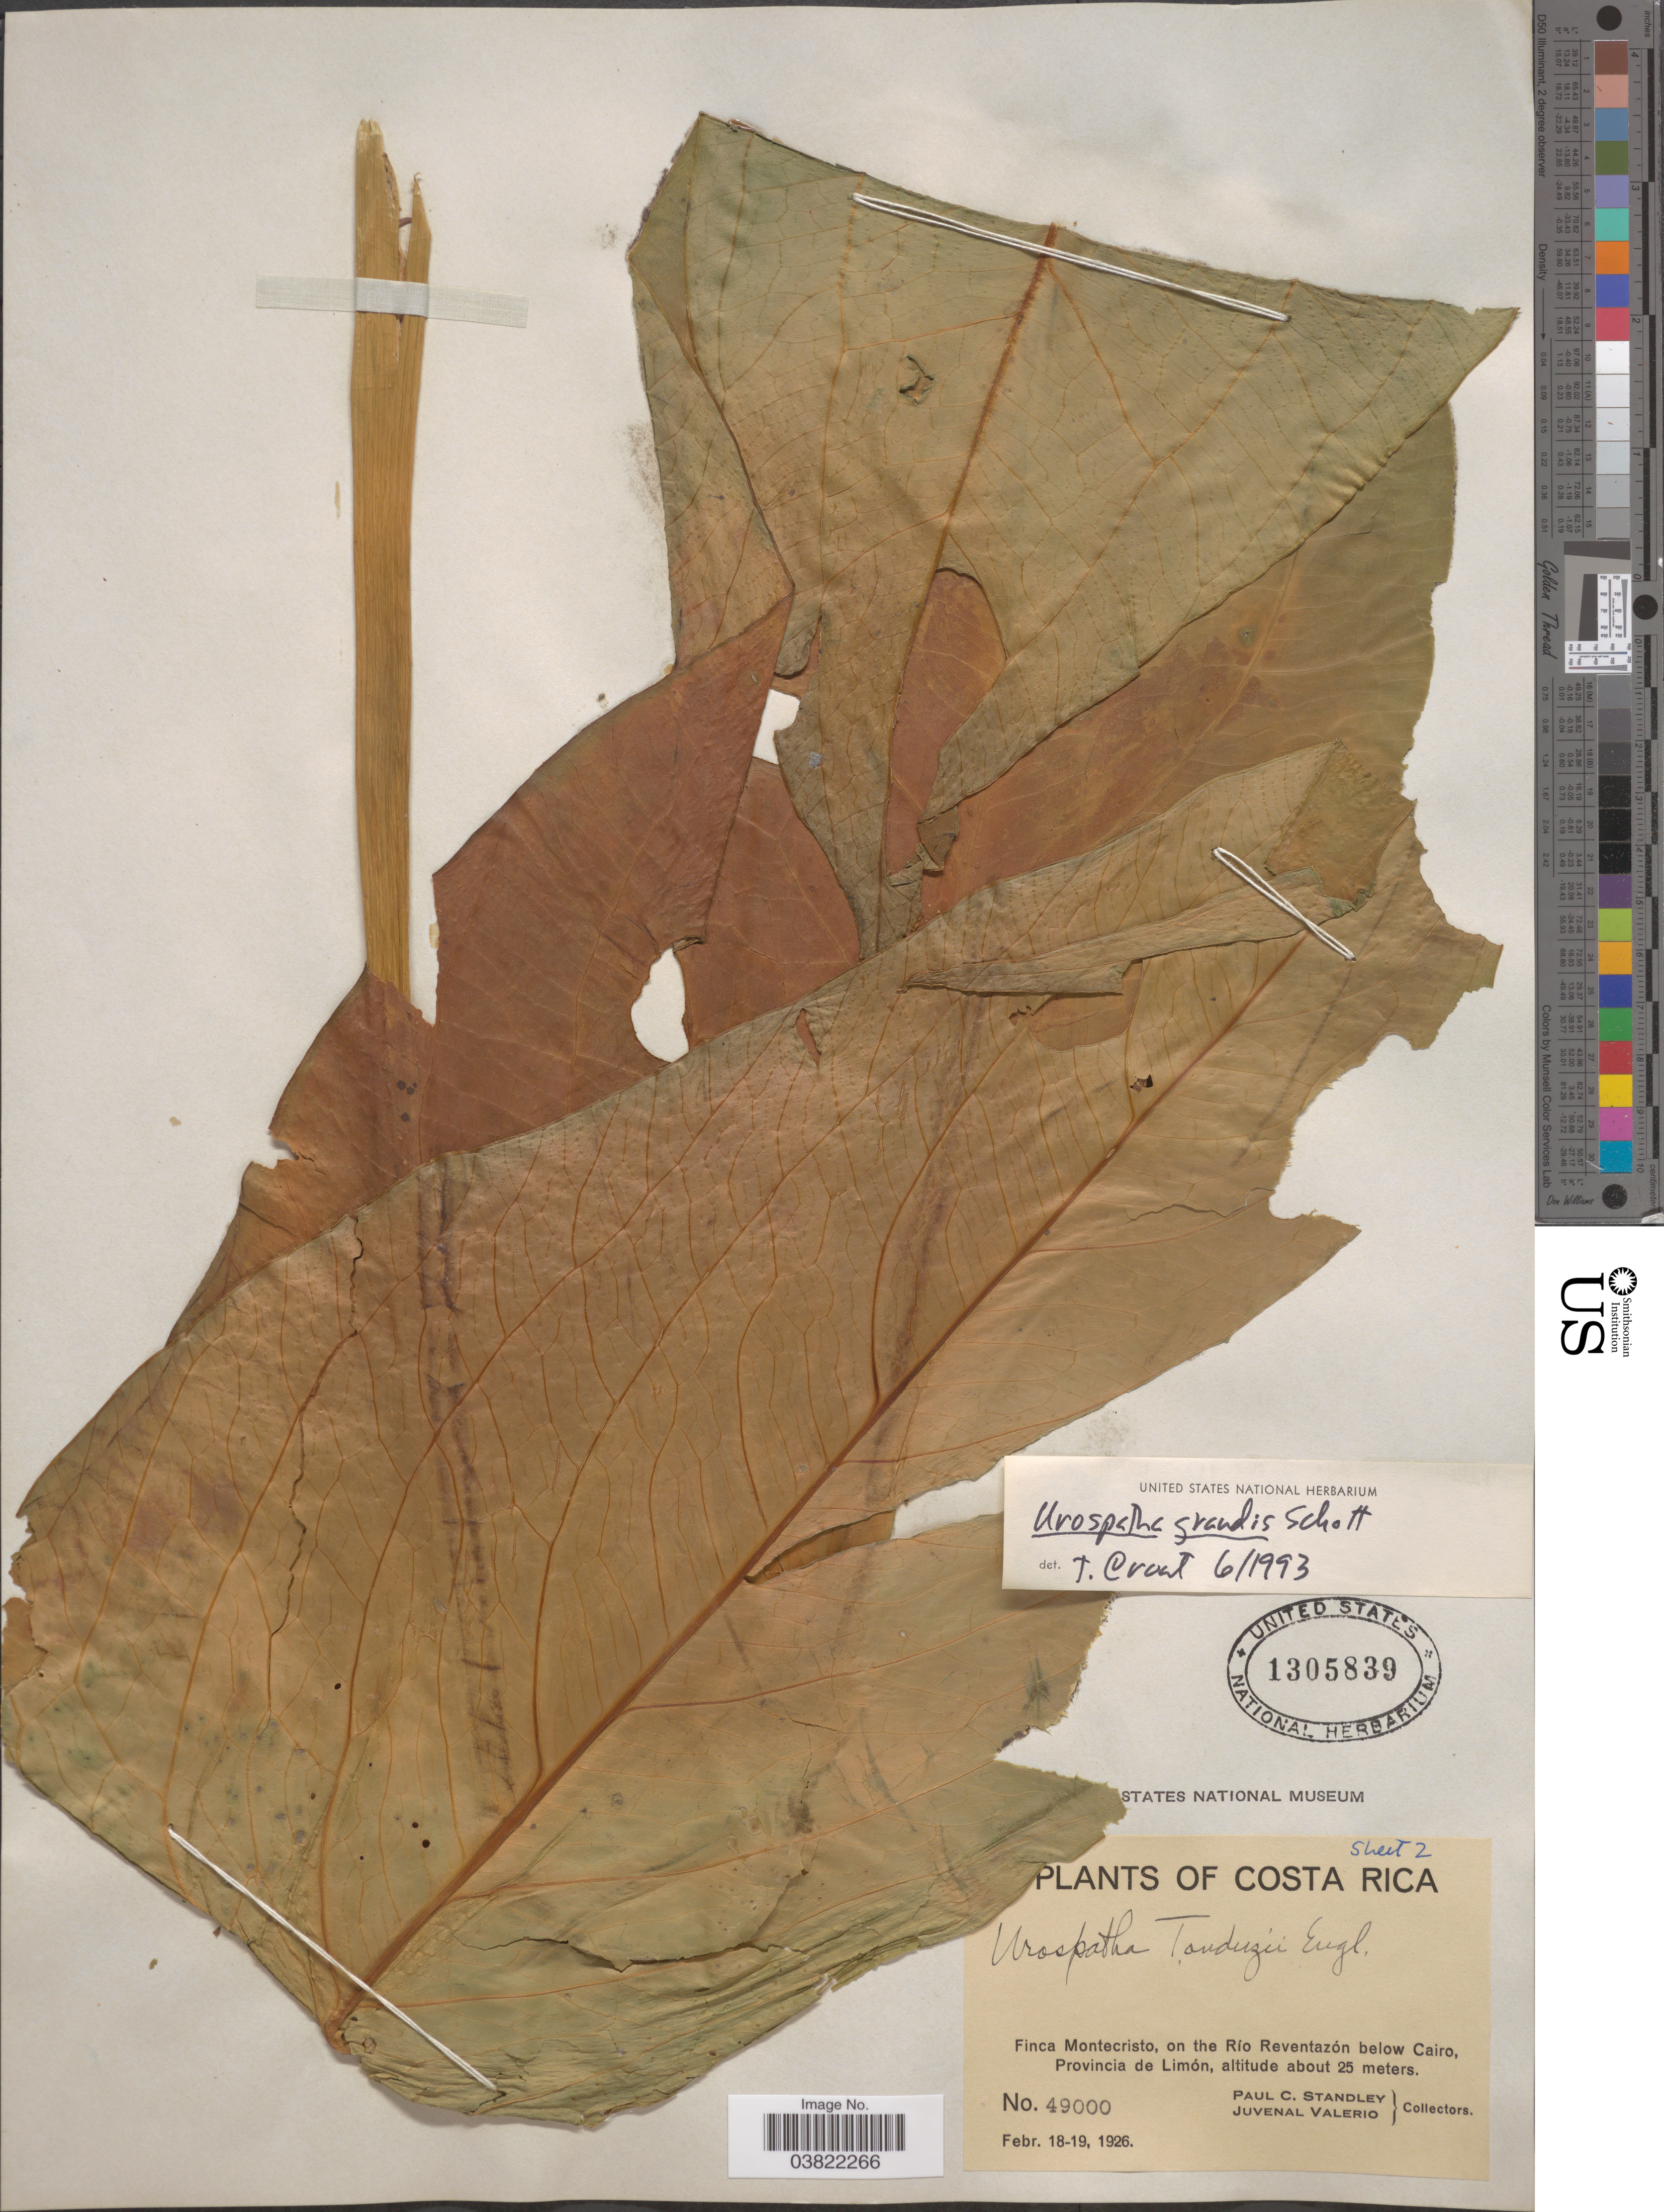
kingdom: Plantae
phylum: Tracheophyta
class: Liliopsida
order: Alismatales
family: Araceae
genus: Urospatha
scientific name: Urospatha grandis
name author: Schott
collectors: P. C. Standley & J. Valerio R.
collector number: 49000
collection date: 1926-02-18/1926-02-19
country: Costa Rica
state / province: Limón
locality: Finca Montecristo, on the Río Reventazón below Cairo.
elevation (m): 25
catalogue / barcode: US 1305839